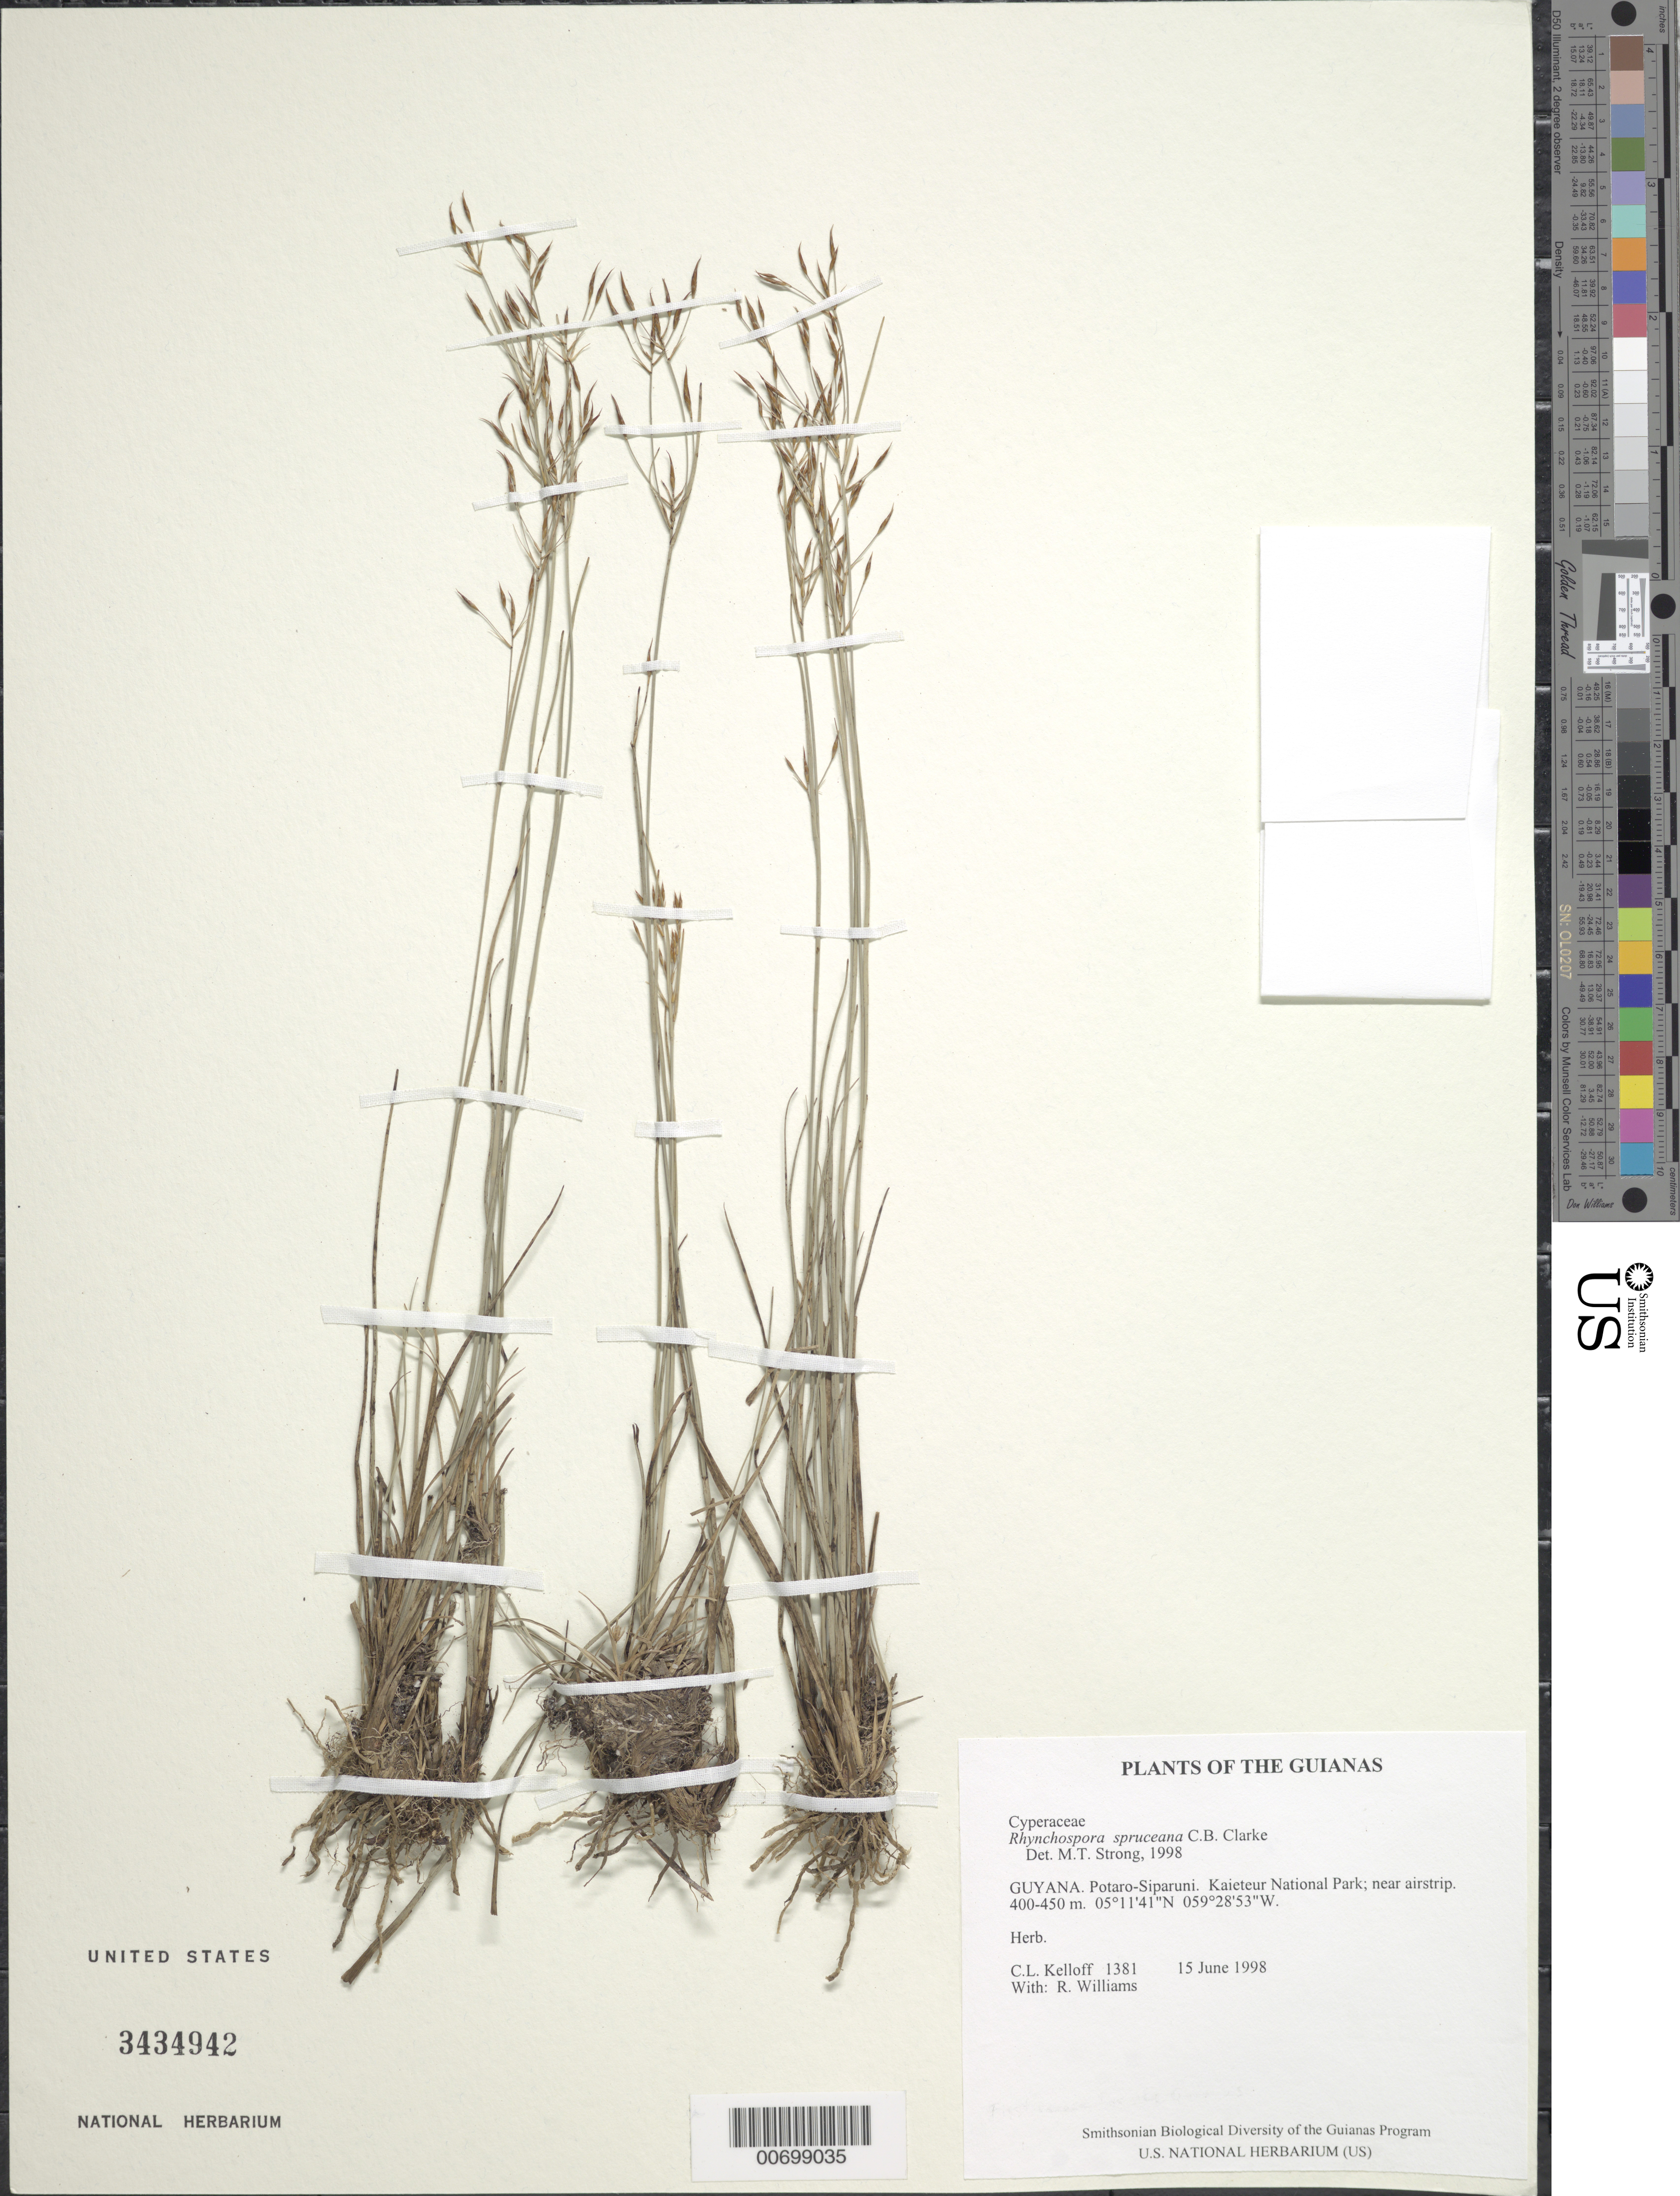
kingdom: Plantae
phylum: Tracheophyta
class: Liliopsida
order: Poales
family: Cyperaceae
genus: Rhynchospora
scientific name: Rhynchospora spruceana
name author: C.B. Clarke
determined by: Strong, M. T., (US), Smithsonian Institution - National Museum of Natural History (UNITED STATES)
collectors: C. L. Kelloff & R. Williams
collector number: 1381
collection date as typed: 15 June 1998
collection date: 1998-06-15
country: Guyana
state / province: Potaro-Siparuni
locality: Kaieteur National Park; near airstrip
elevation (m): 400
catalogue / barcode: US 3434942